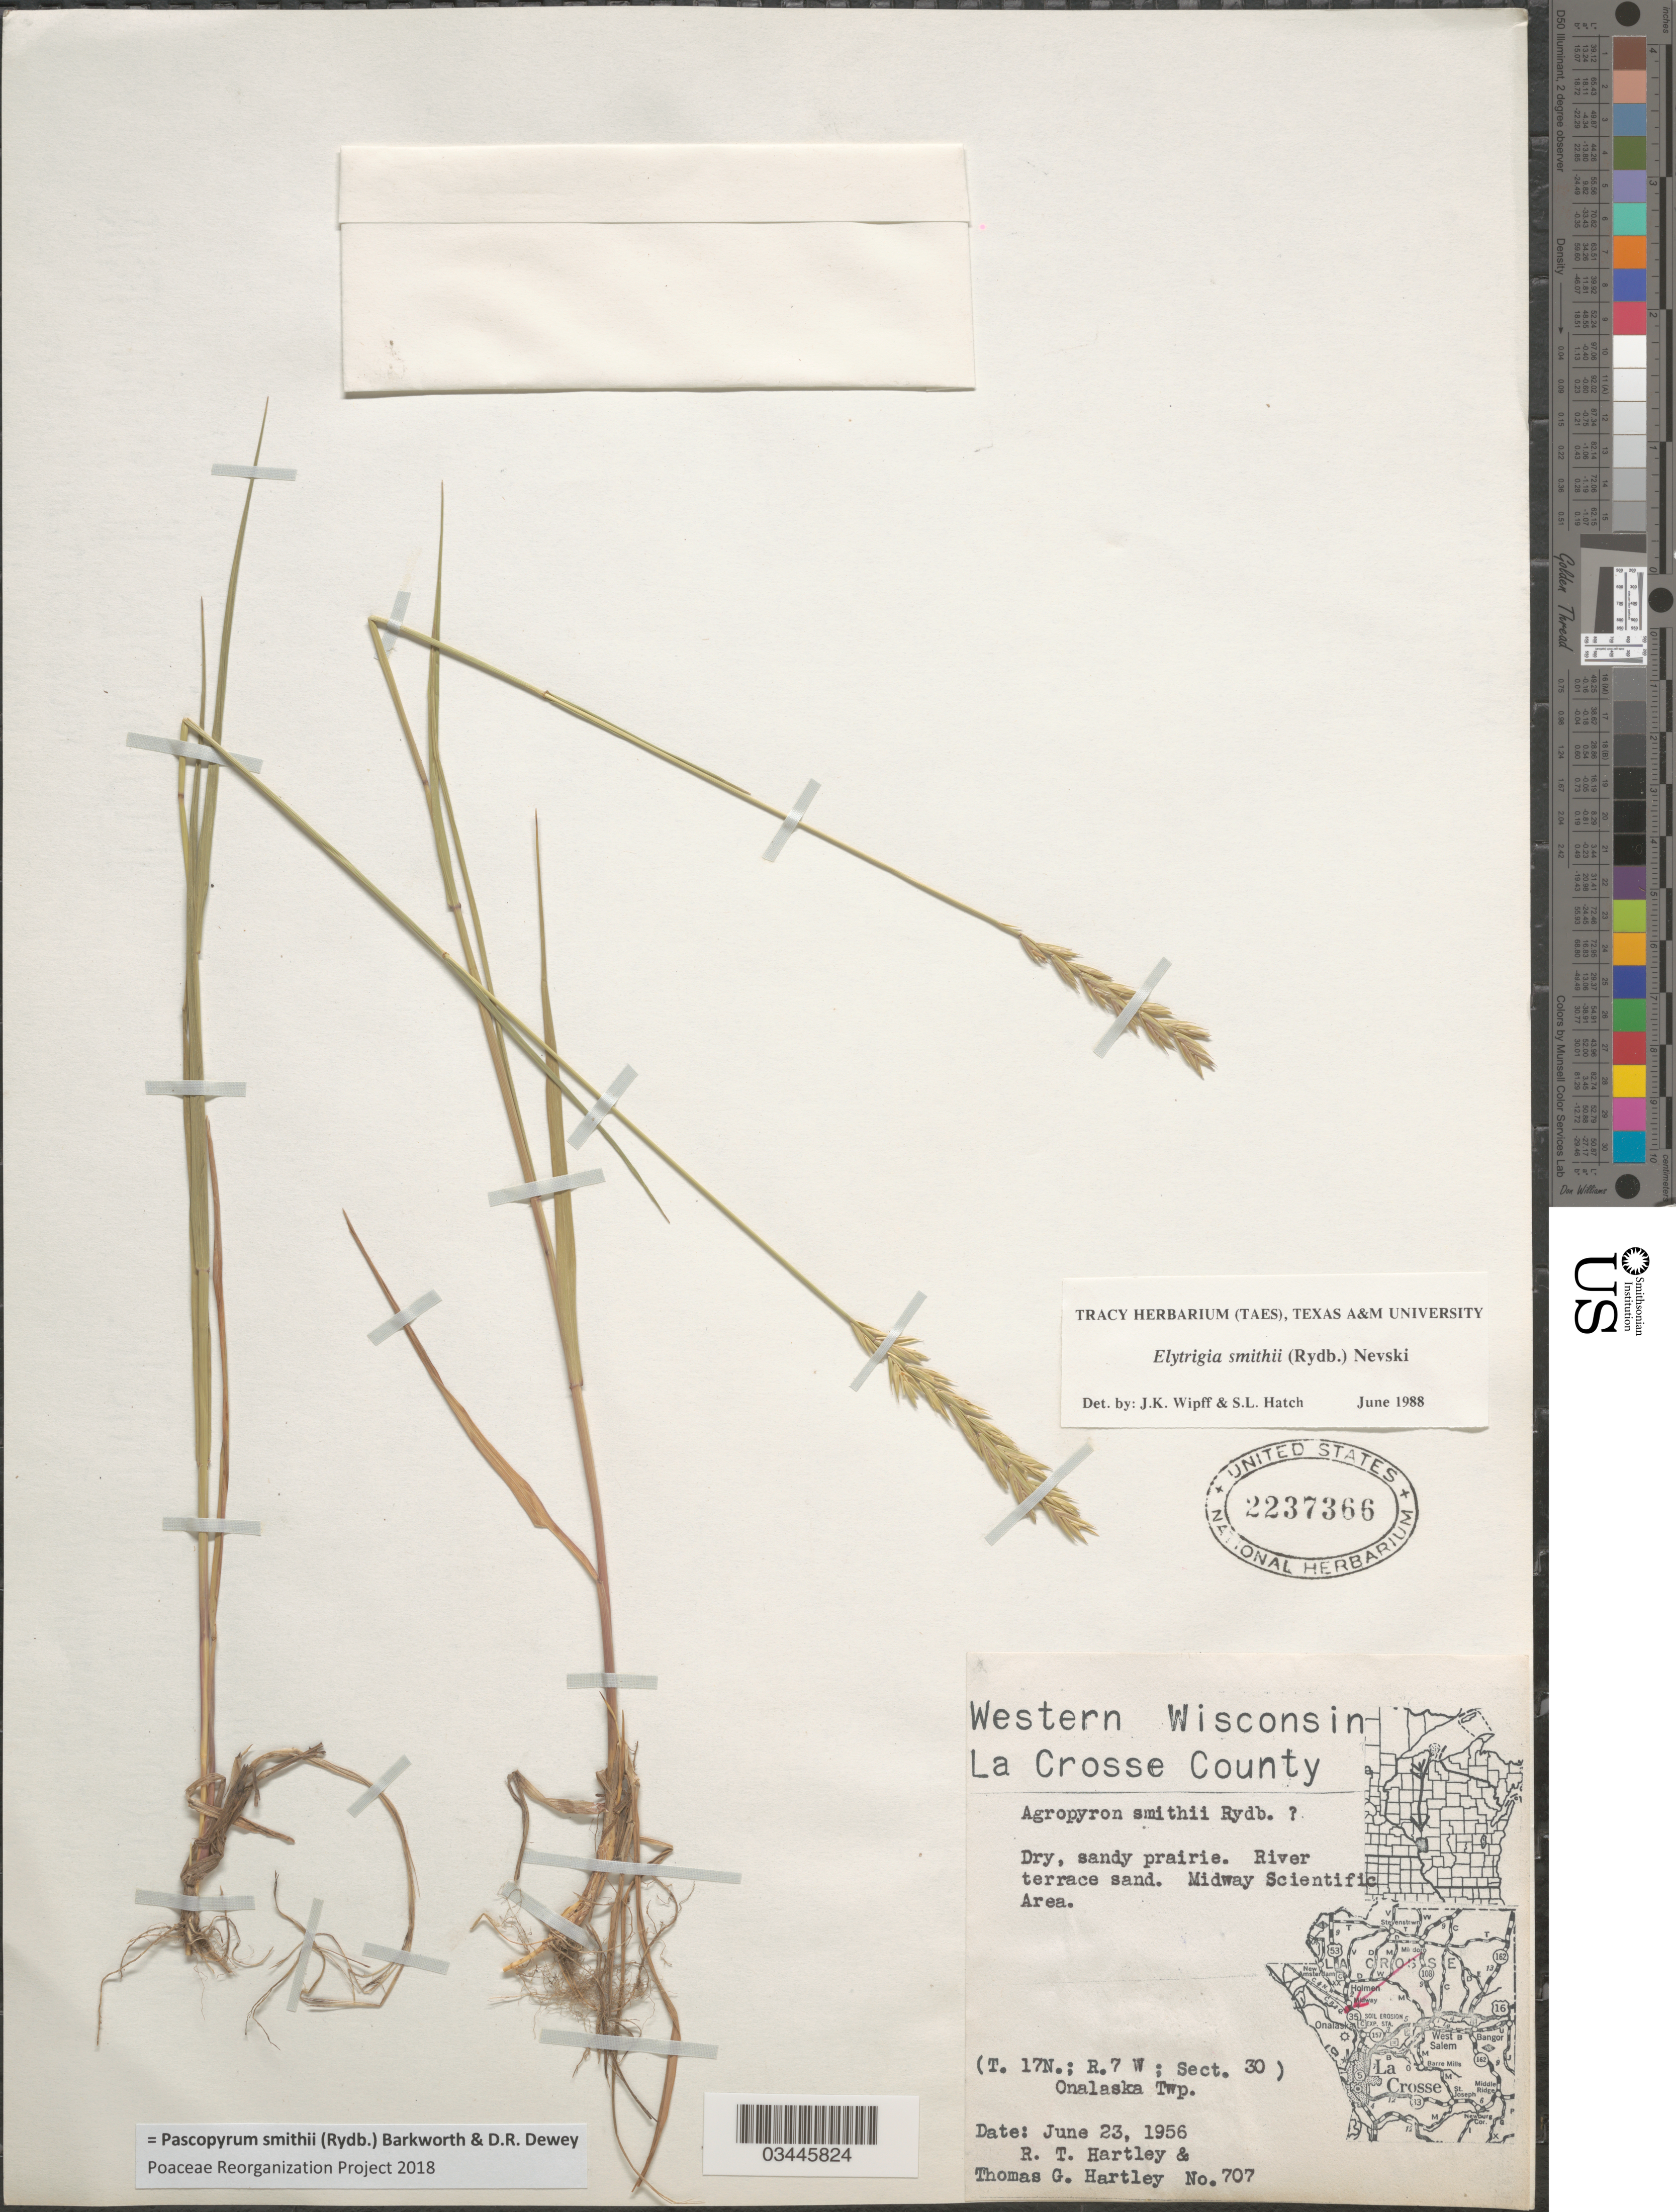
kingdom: Plantae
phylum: Tracheophyta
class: Liliopsida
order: Poales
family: Poaceae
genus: Pascopyrum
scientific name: Pascopyrum smithii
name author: (Rydb.) Barkworth & Dewey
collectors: R. T. Hartley & T. G. Hartley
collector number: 707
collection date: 1956-06-23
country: United States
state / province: Wisconsin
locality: Western Wisconsin. La Crosse County. Dry, sandy prairie. River terrace sand. Midway Scientific Area. (T. 17N.; R.7 W; Sect. 30). Onalaska Twp.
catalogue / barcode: US 2237366